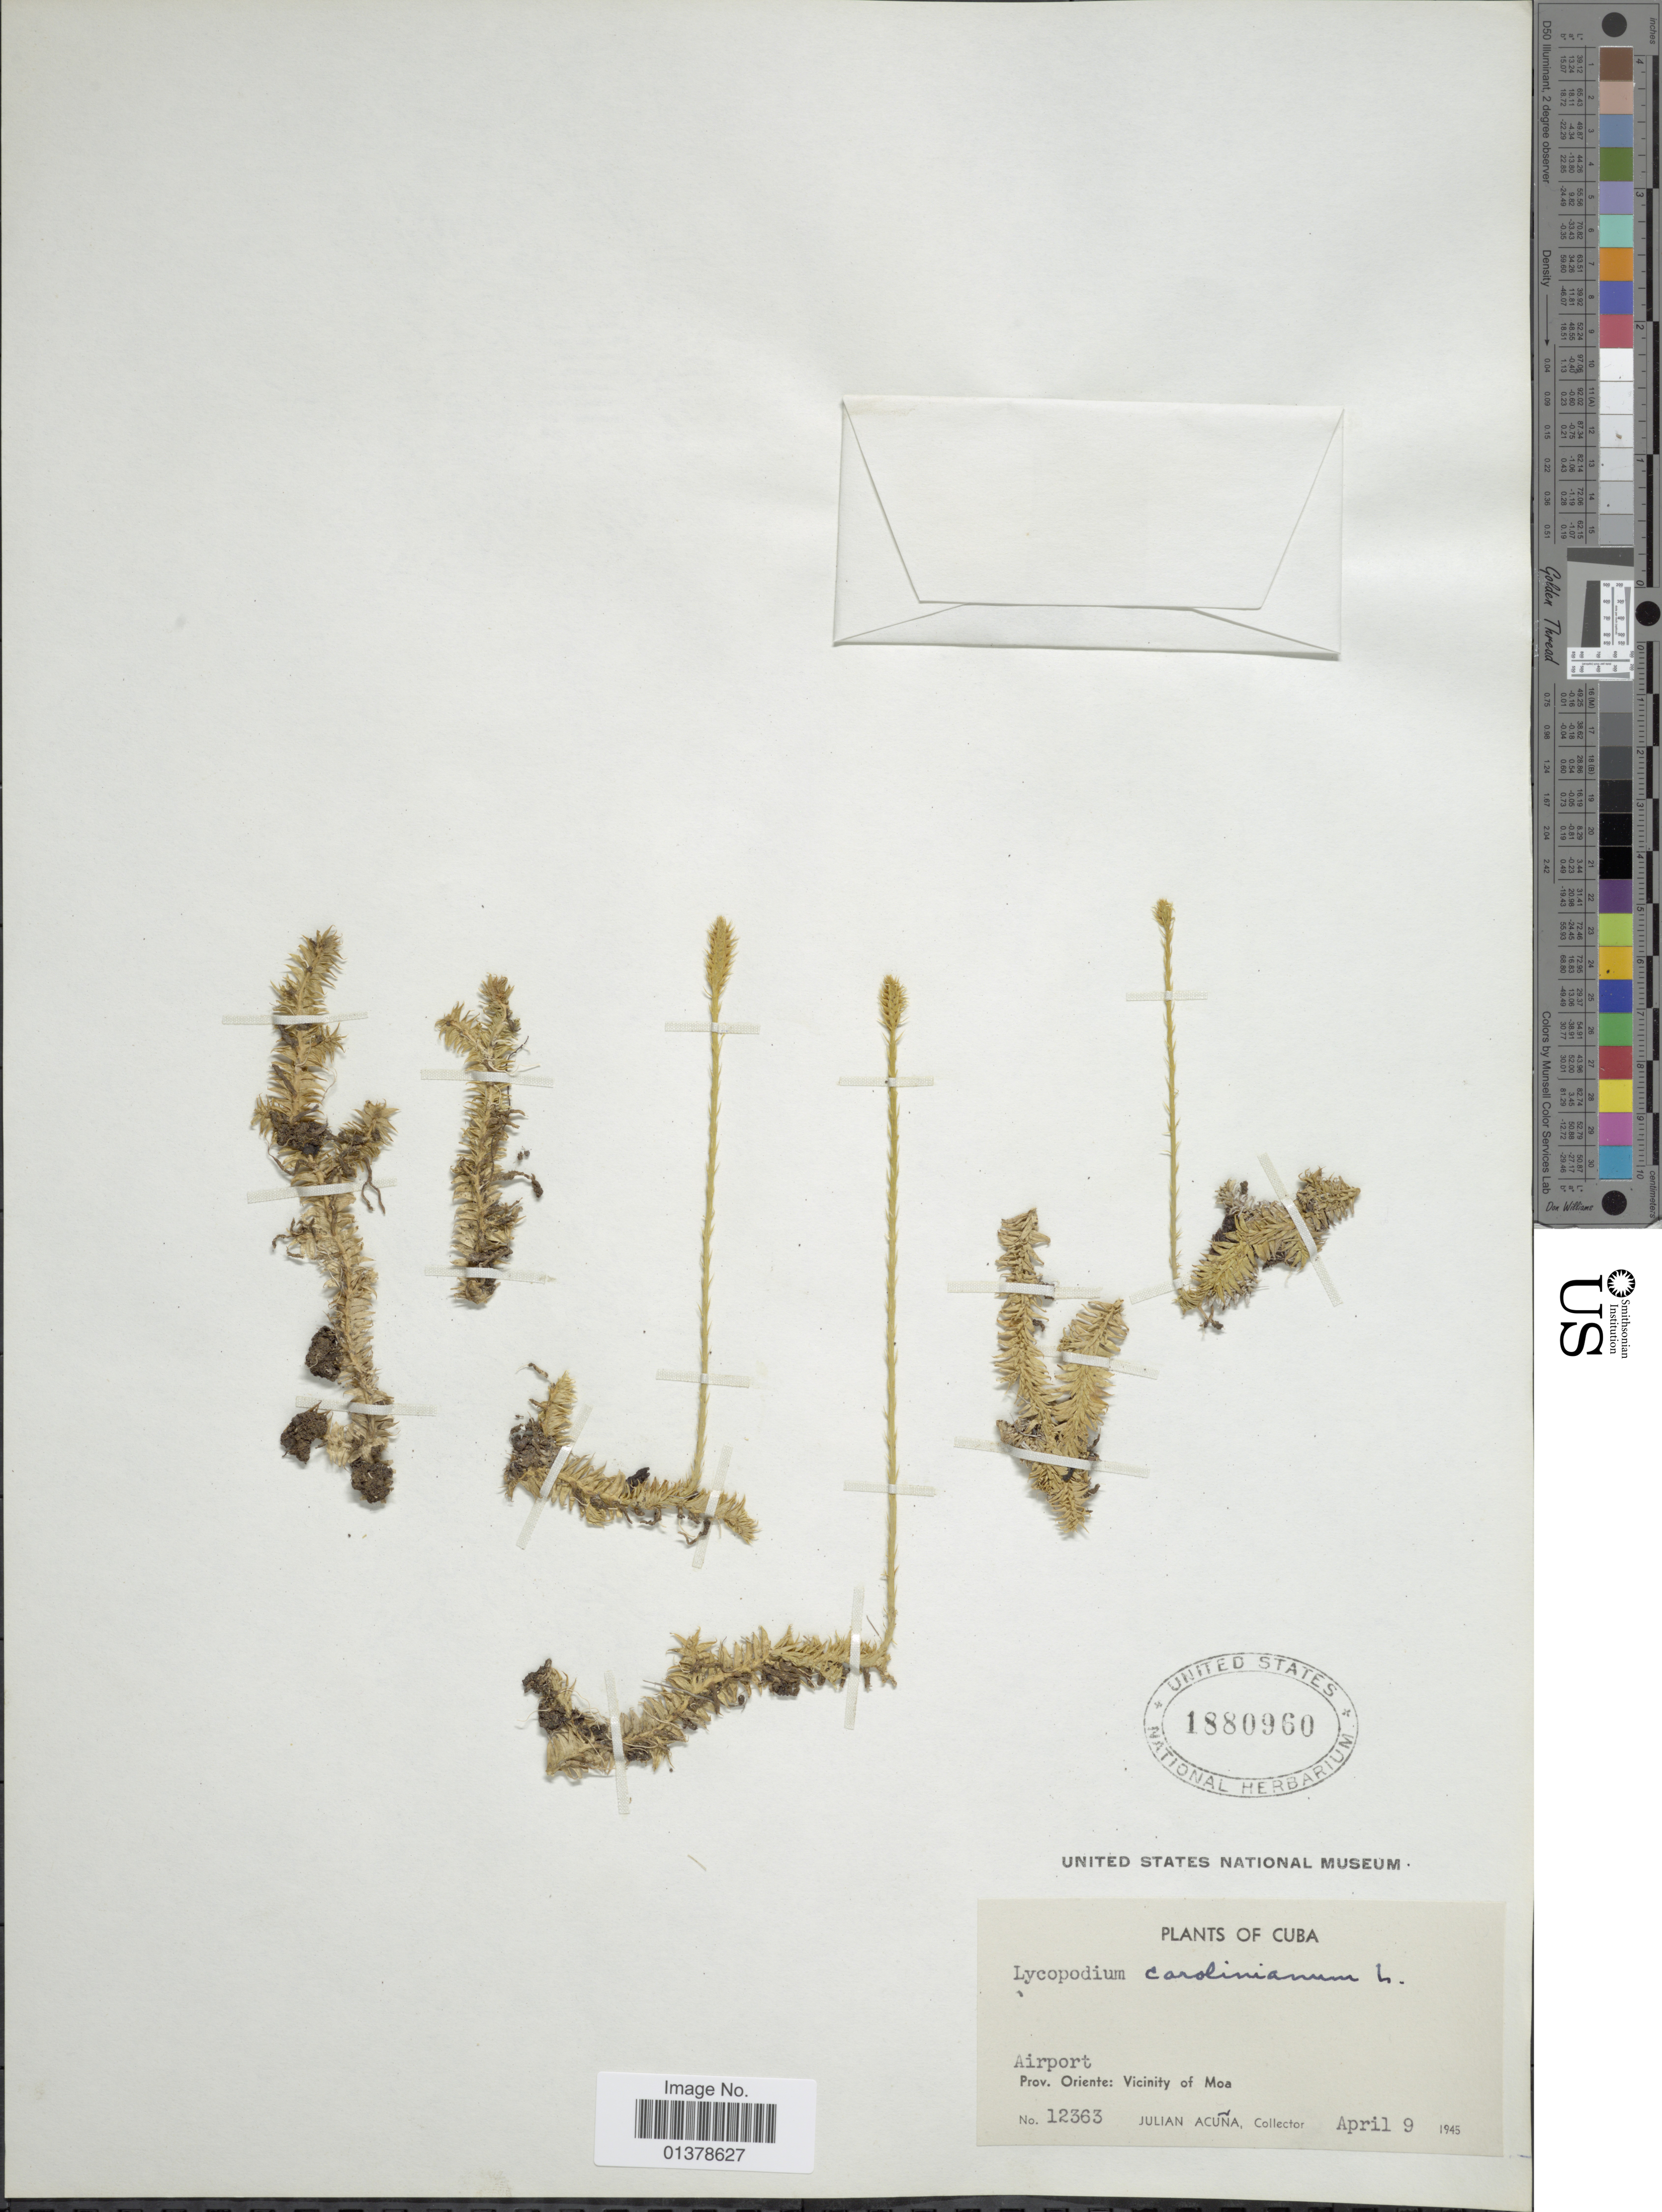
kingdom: Plantae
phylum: Tracheophyta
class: Lycopodiopsida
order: Lycopodiales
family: Lycopodiaceae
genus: Pseudolycopodiella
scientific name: Pseudolycopodiella meridionalis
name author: (Underw. & F.E. Lloyd) Holub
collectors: J. B. Acuña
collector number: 12363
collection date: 1945-04-09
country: Cuba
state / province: Oriente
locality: Airport, Vicinity of Moa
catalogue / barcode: US 1880960